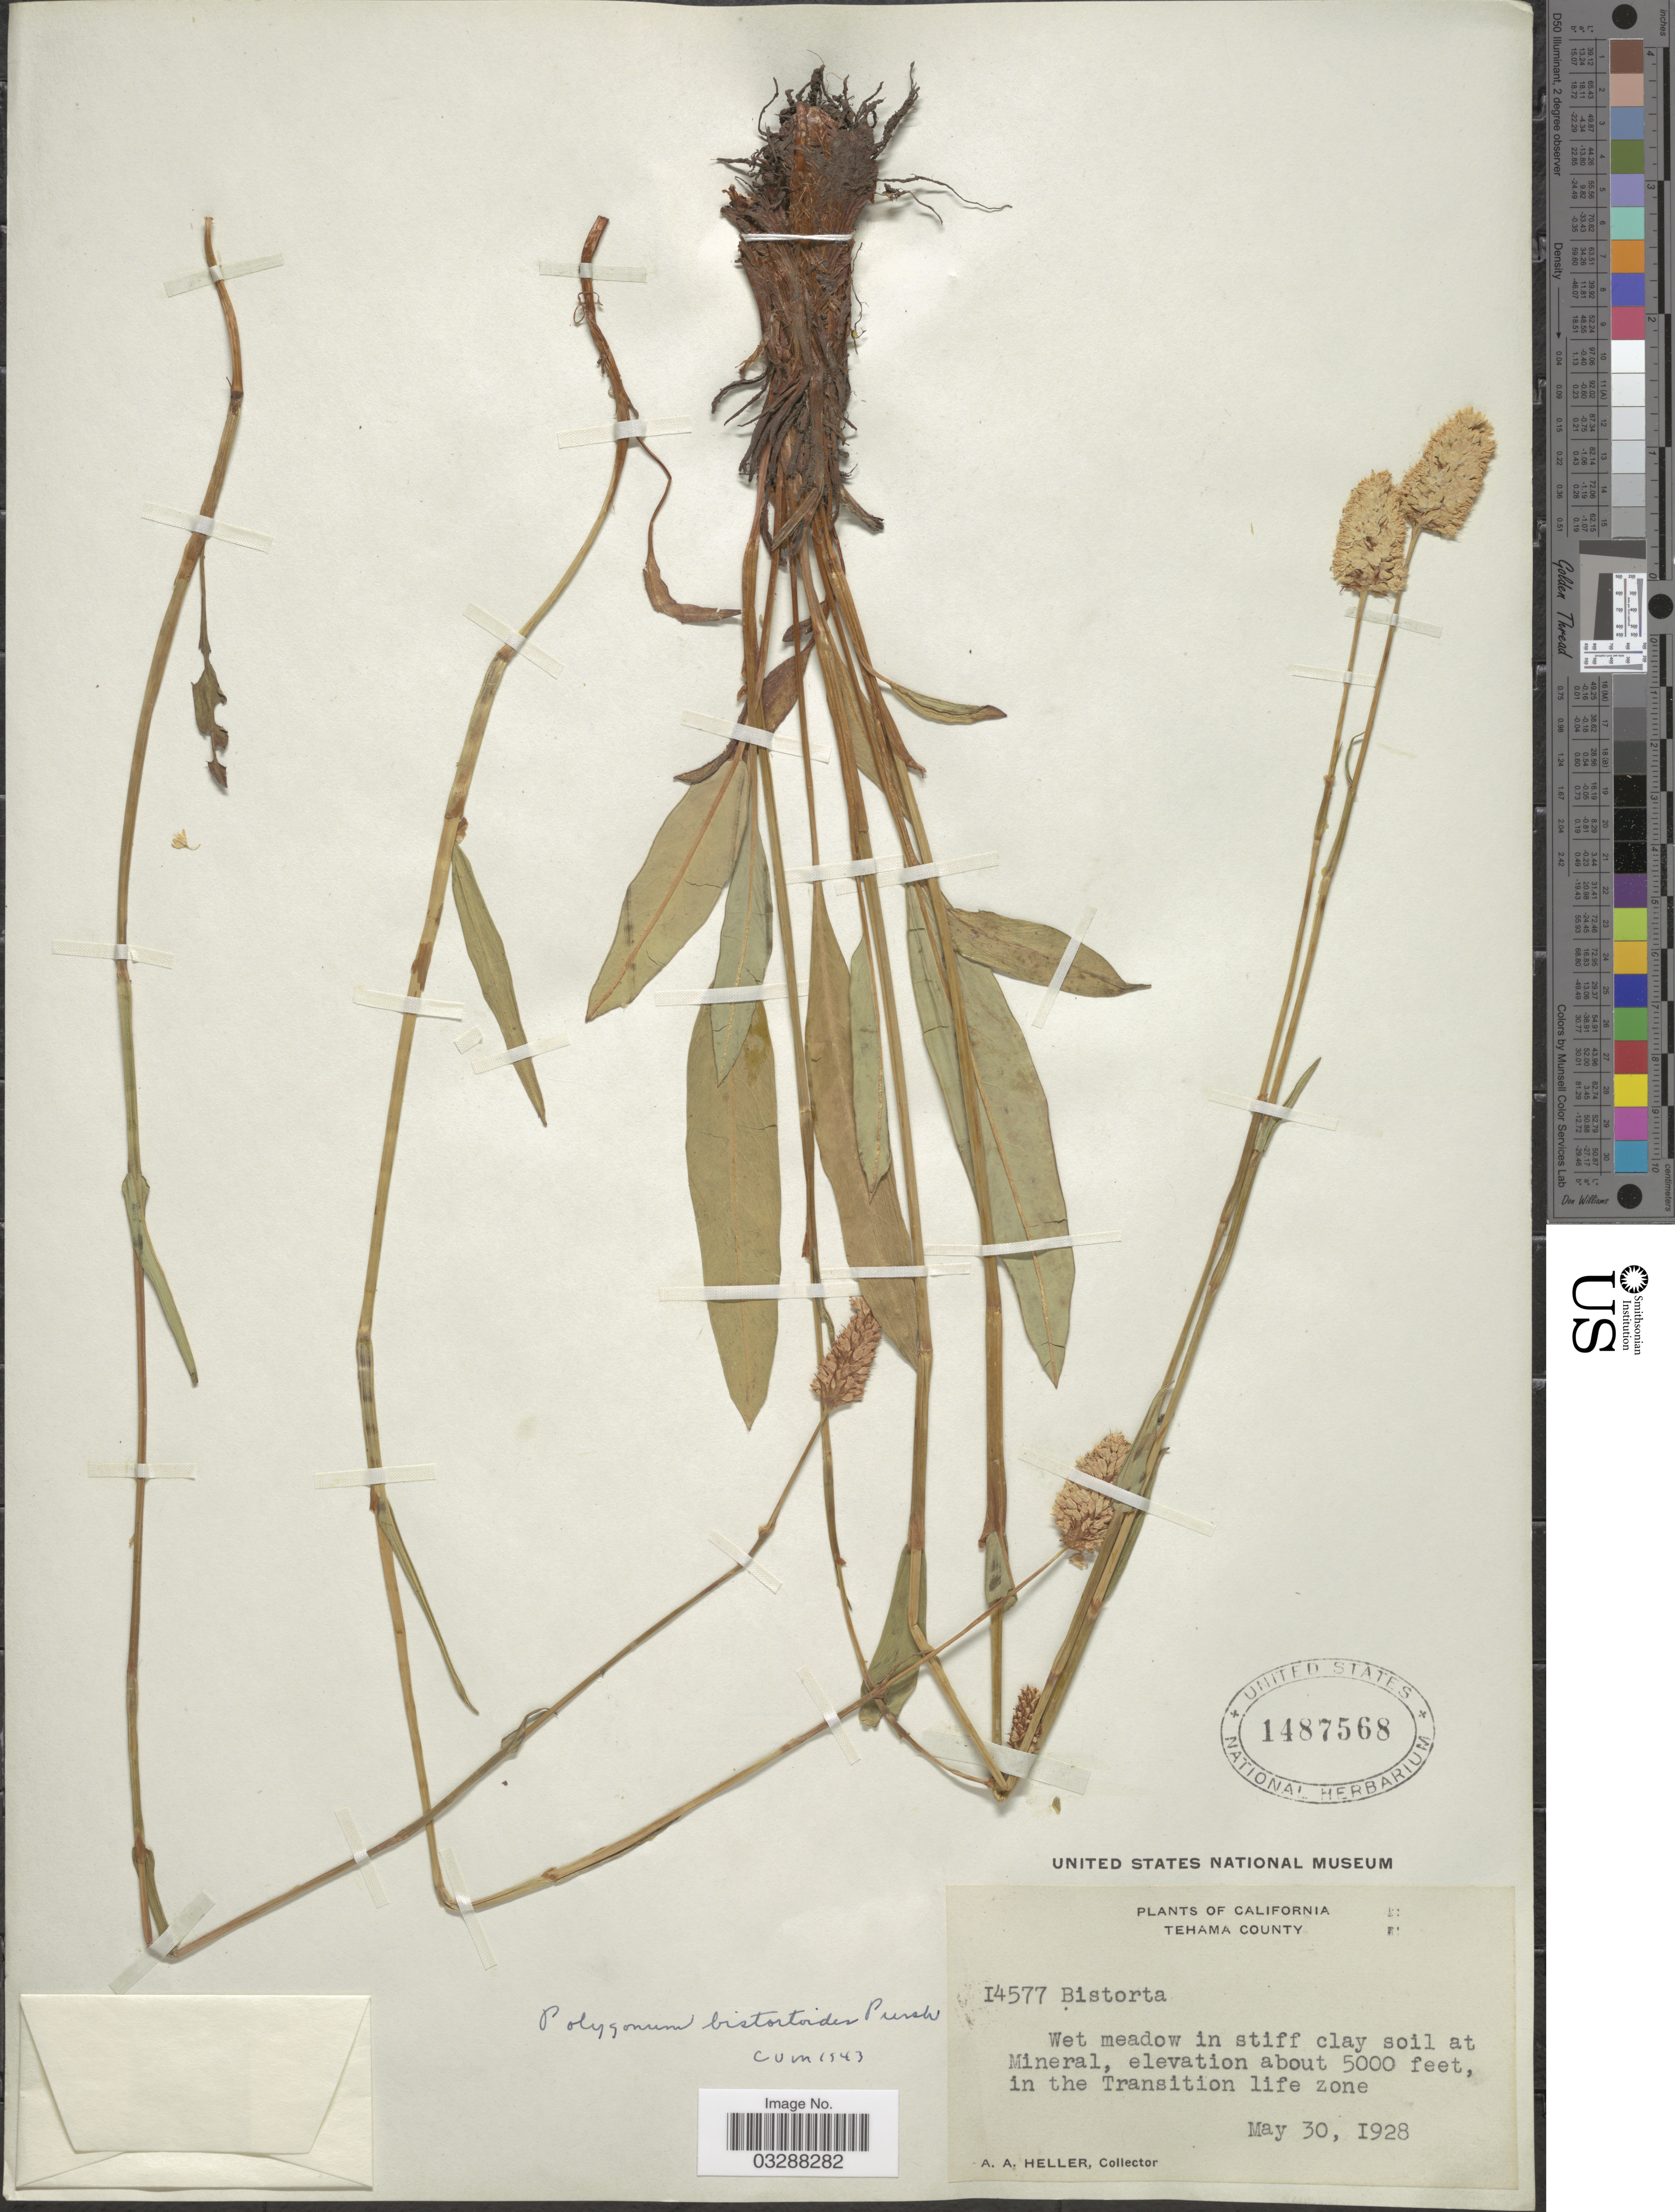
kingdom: Plantae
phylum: Tracheophyta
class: Magnoliopsida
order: Caryophyllales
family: Polygonaceae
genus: Bistorta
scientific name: Bistorta bistortoides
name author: (Pursh) Small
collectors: A. A. Heller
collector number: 14577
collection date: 1928-05-30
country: United States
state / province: California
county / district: Tehama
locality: Tehama County, Wet meadow in stiff clay soil at Mineral, in the Transition life zone.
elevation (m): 1524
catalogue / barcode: US 1487568